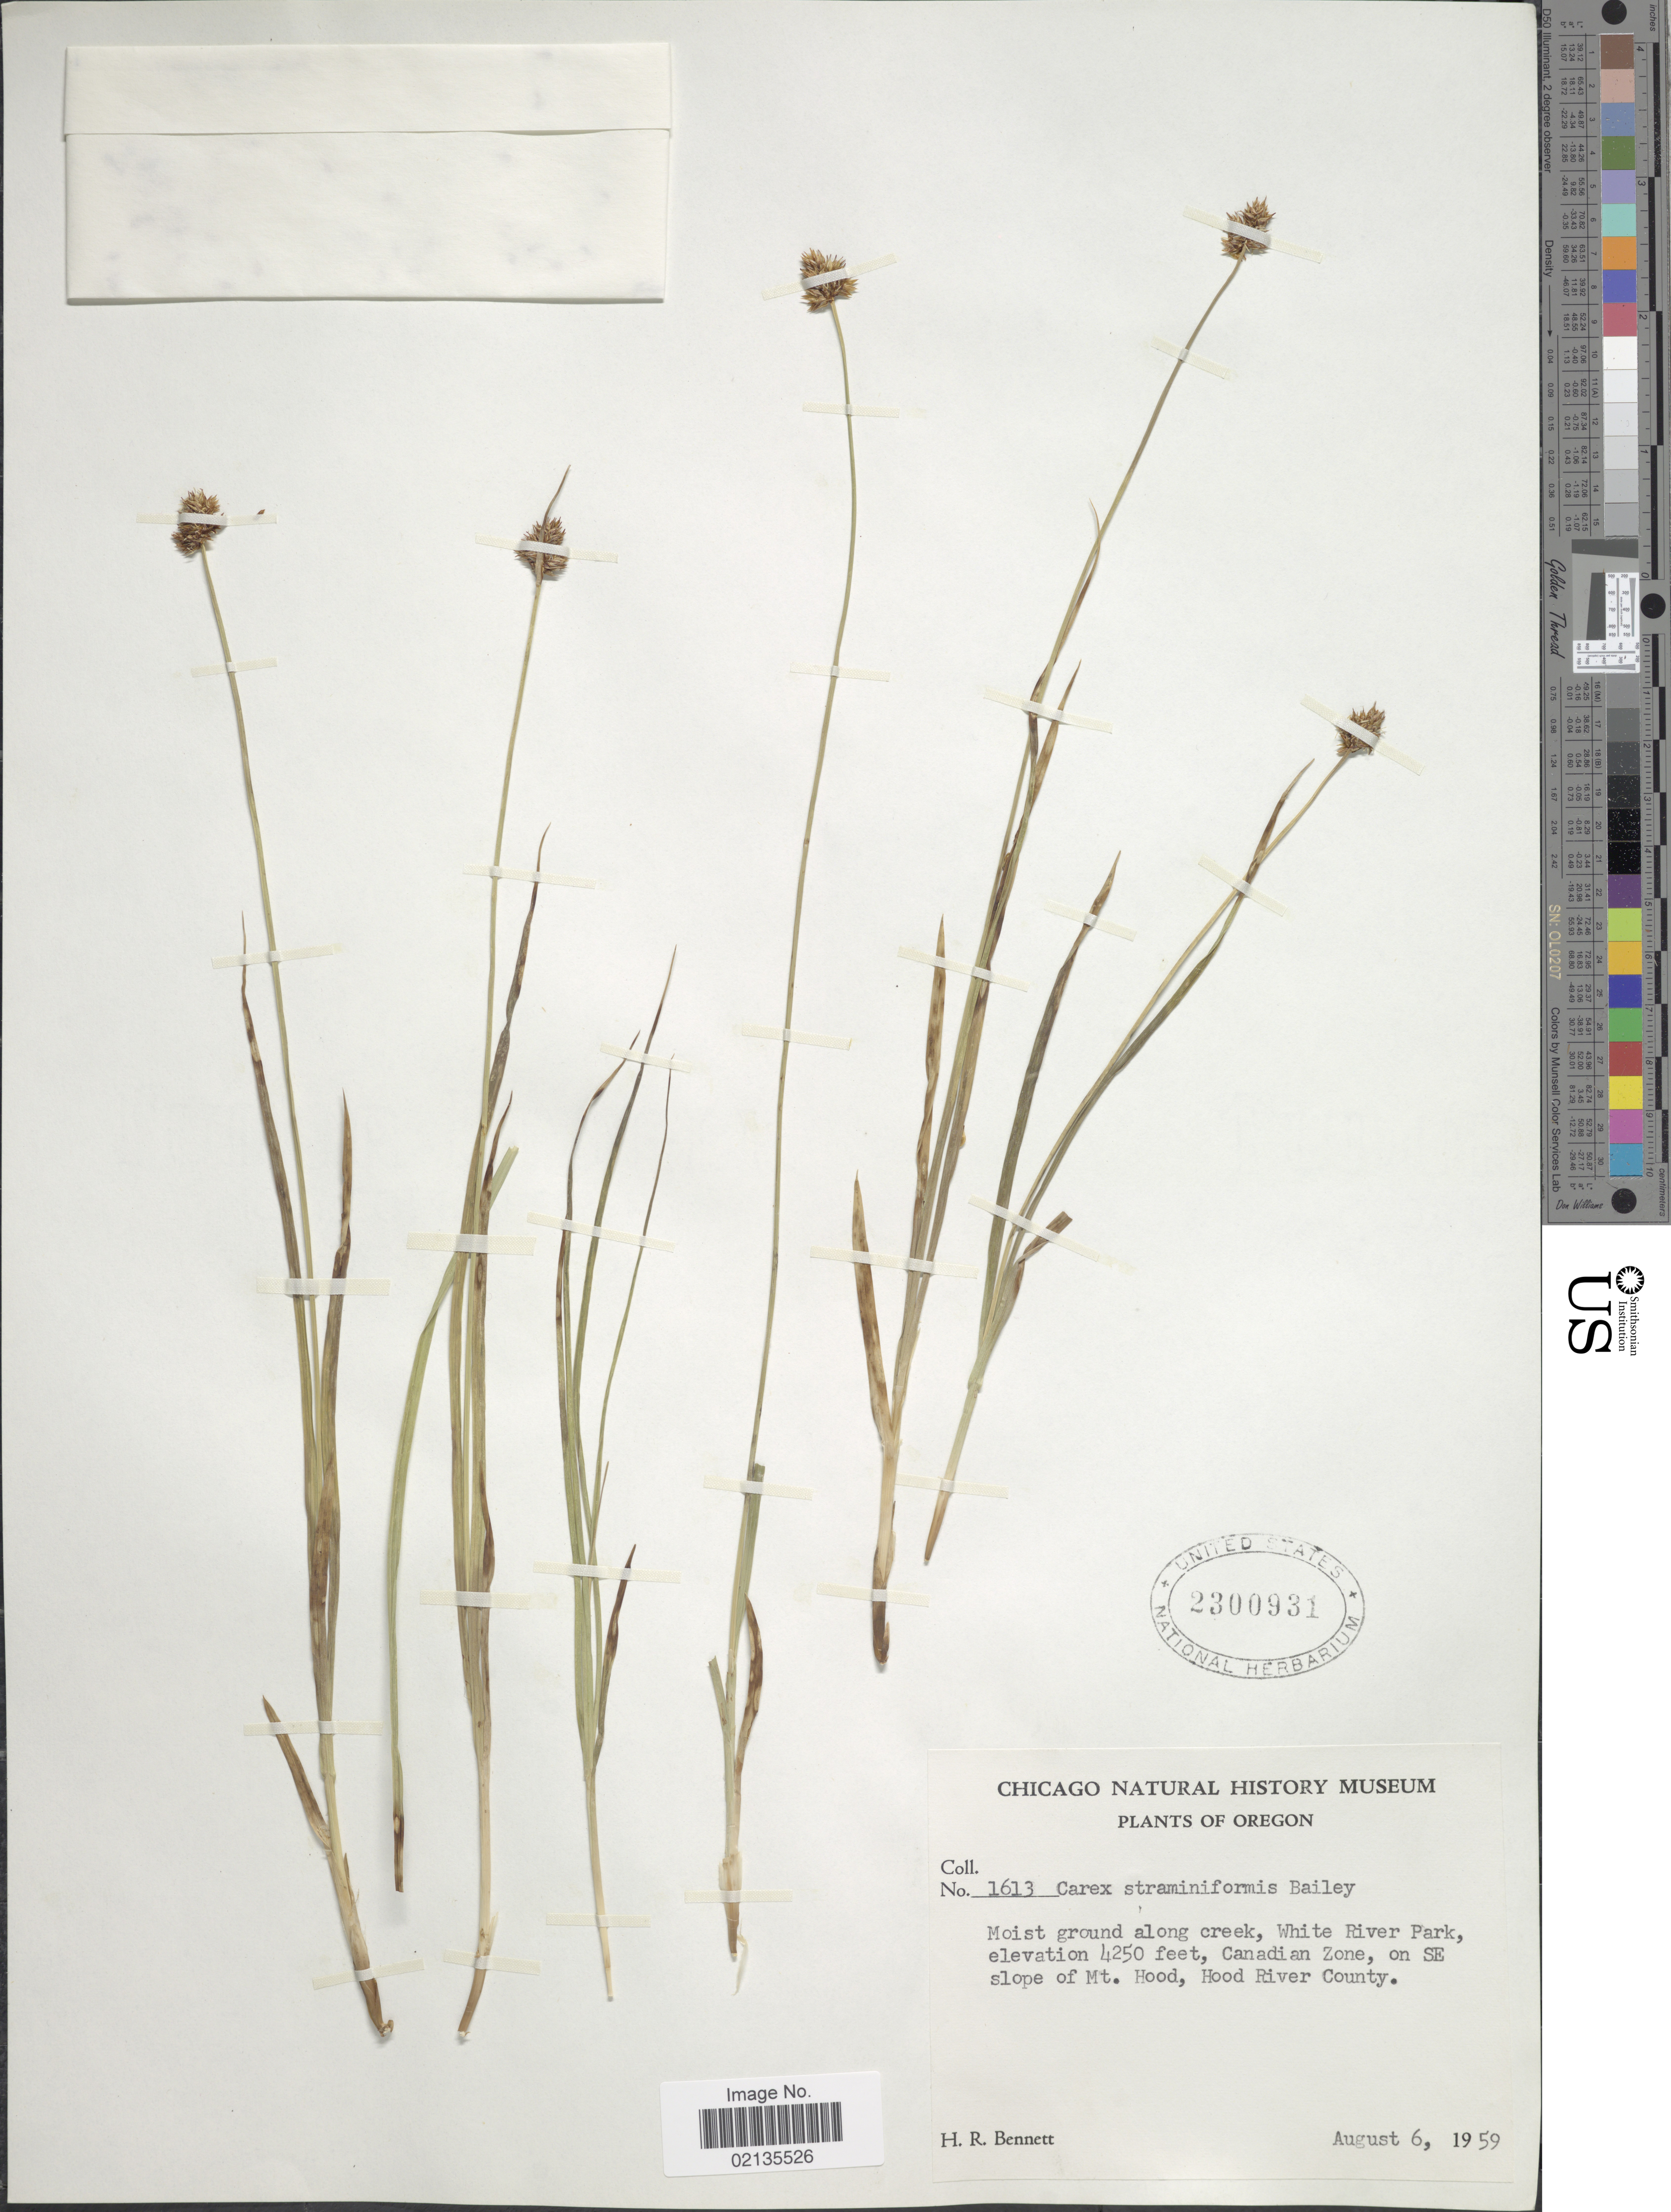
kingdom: Plantae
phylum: Tracheophyta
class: Liliopsida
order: Poales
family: Cyperaceae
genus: Carex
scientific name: Carex straminiformis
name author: L.H. Bailey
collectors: H. R. Bennett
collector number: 1613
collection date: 1959-08-06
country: United States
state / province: Oregon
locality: Moist ground along creek, White River Park, Canadian Zone, on SE slope of Mt. Hood, Hood River County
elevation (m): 1295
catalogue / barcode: US 2300931